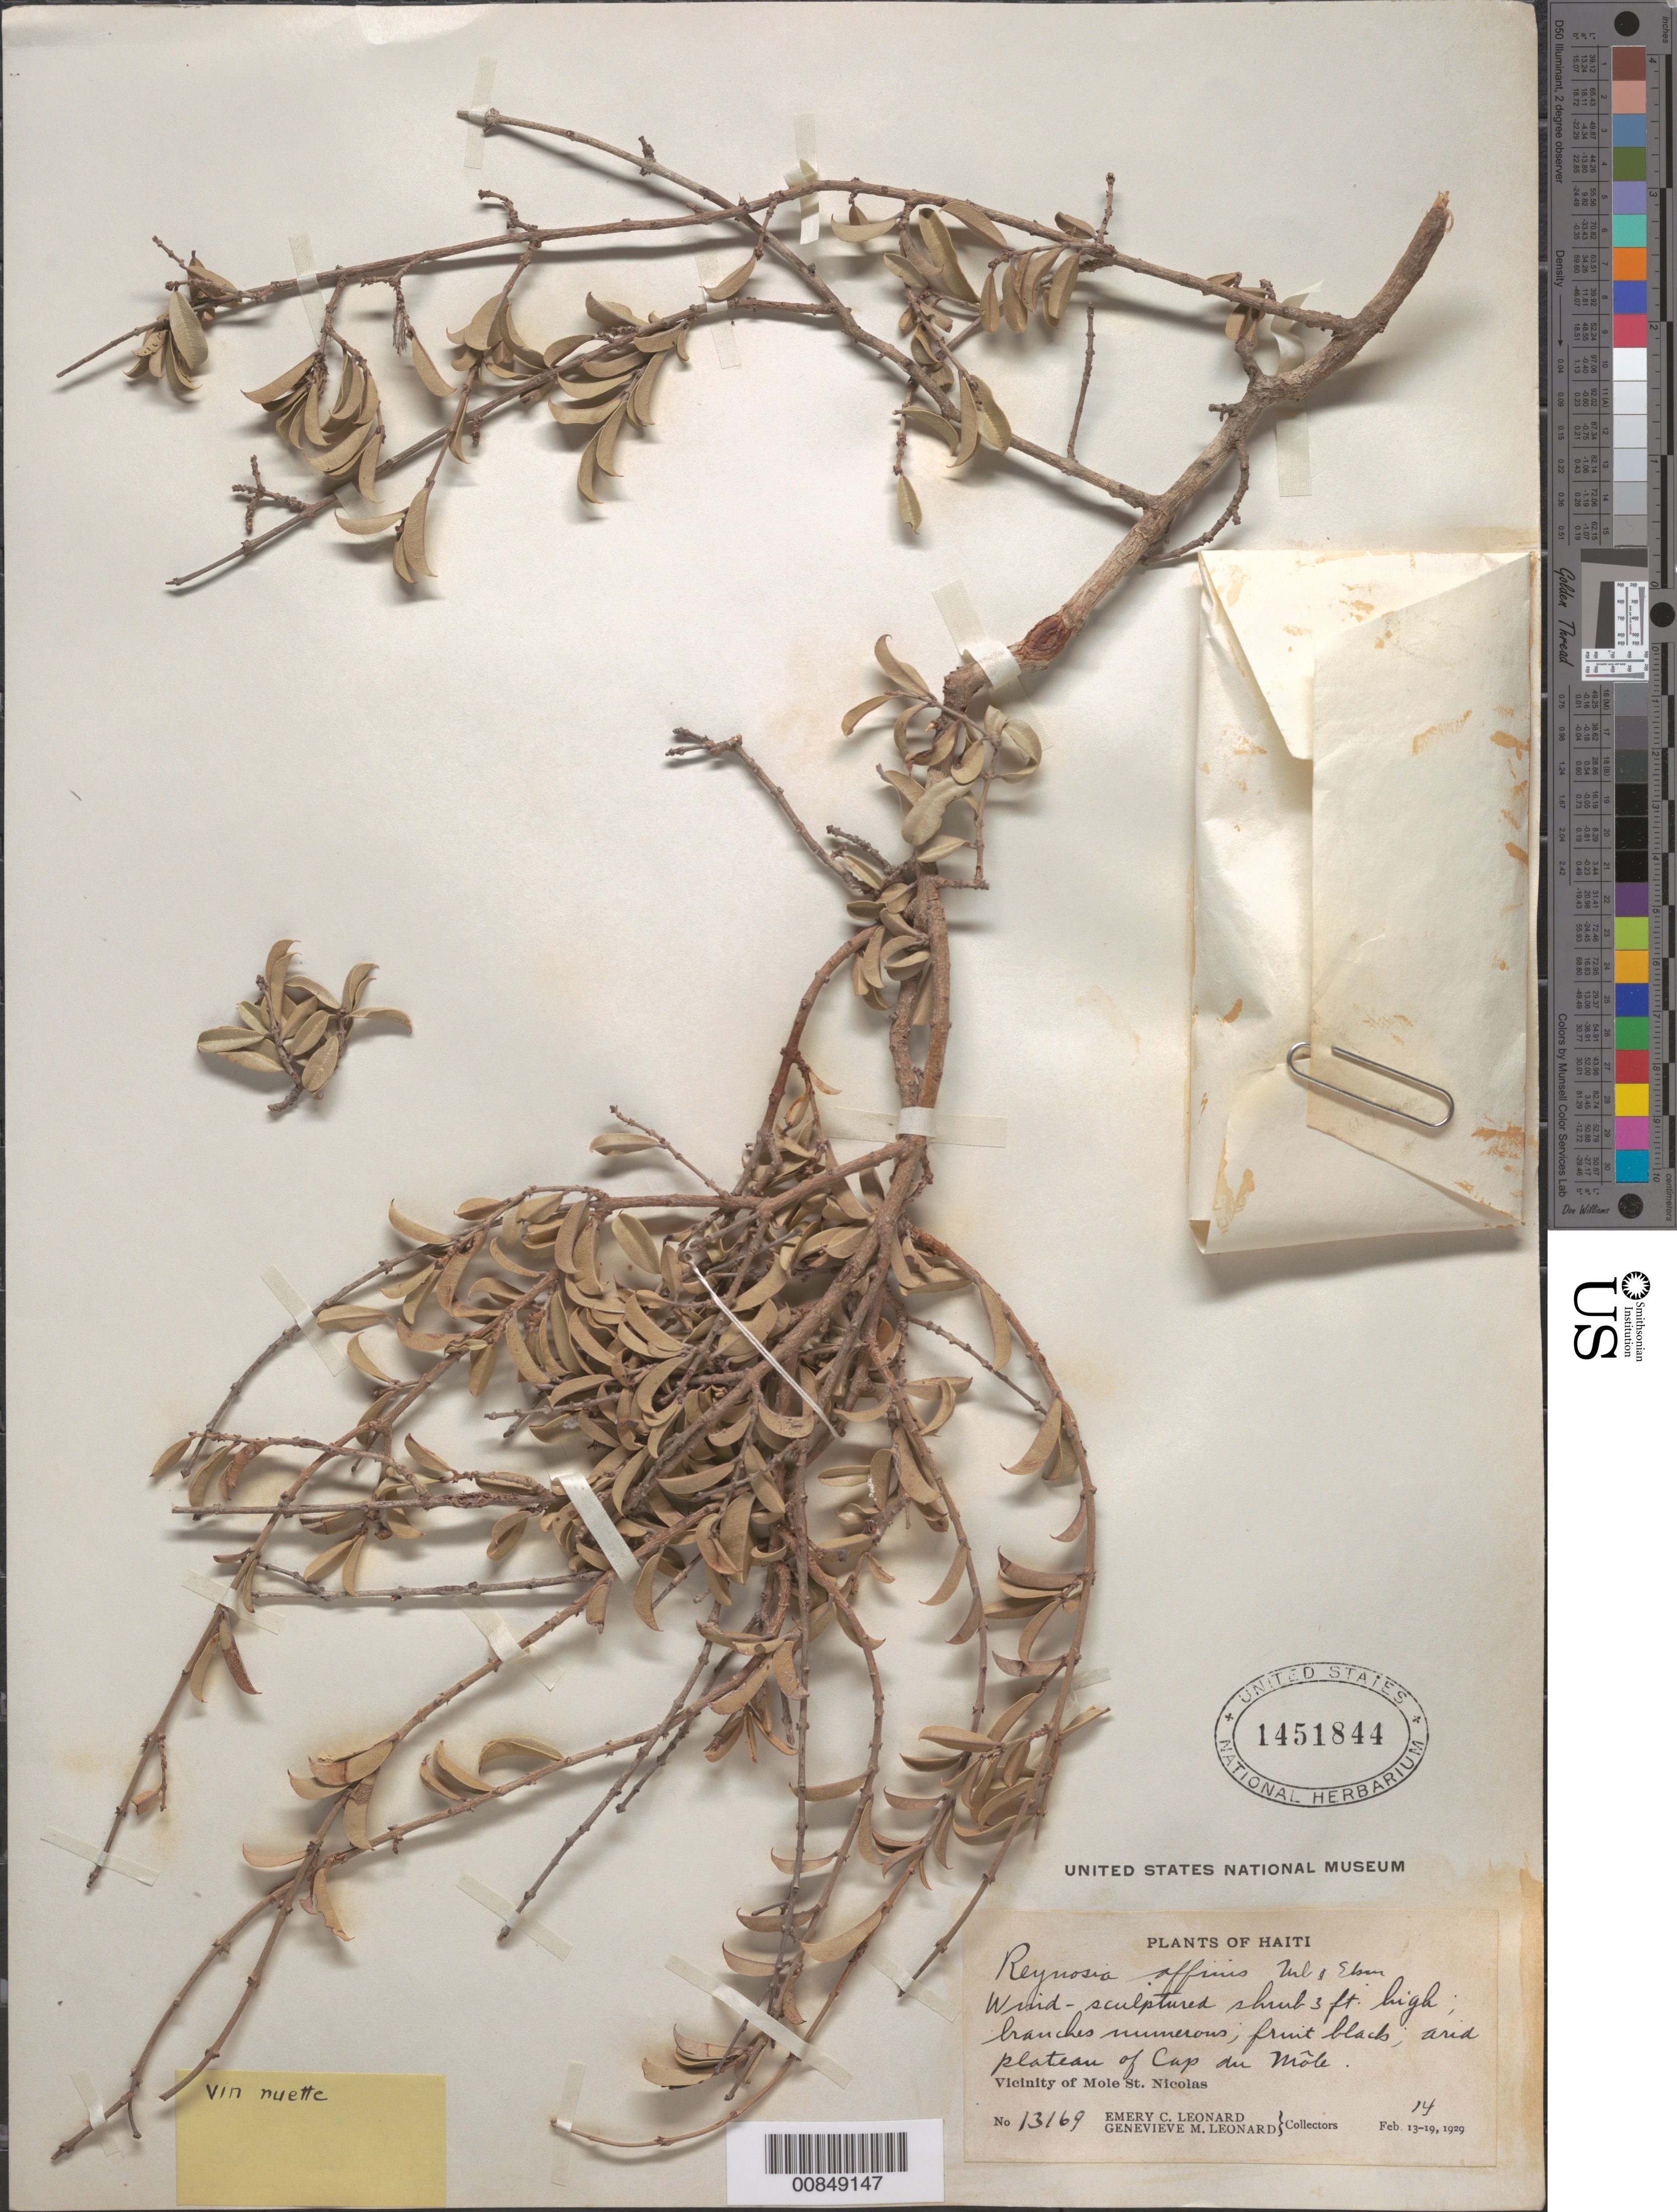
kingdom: Plantae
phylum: Tracheophyta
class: Magnoliopsida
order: Rosales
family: Rhamnaceae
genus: Reynosia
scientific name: Reynosia affinis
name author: Urb. & Ekman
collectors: E. C. Leonard & G. M. Leonard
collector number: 13169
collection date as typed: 14 Feb 1929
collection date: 1929-02-14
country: Haiti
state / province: Nord-Ouest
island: Hispaniola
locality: Vicinity of Mole St. Nicolas, plateau of Cap de Môle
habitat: Arid plateau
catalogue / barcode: US 1451844